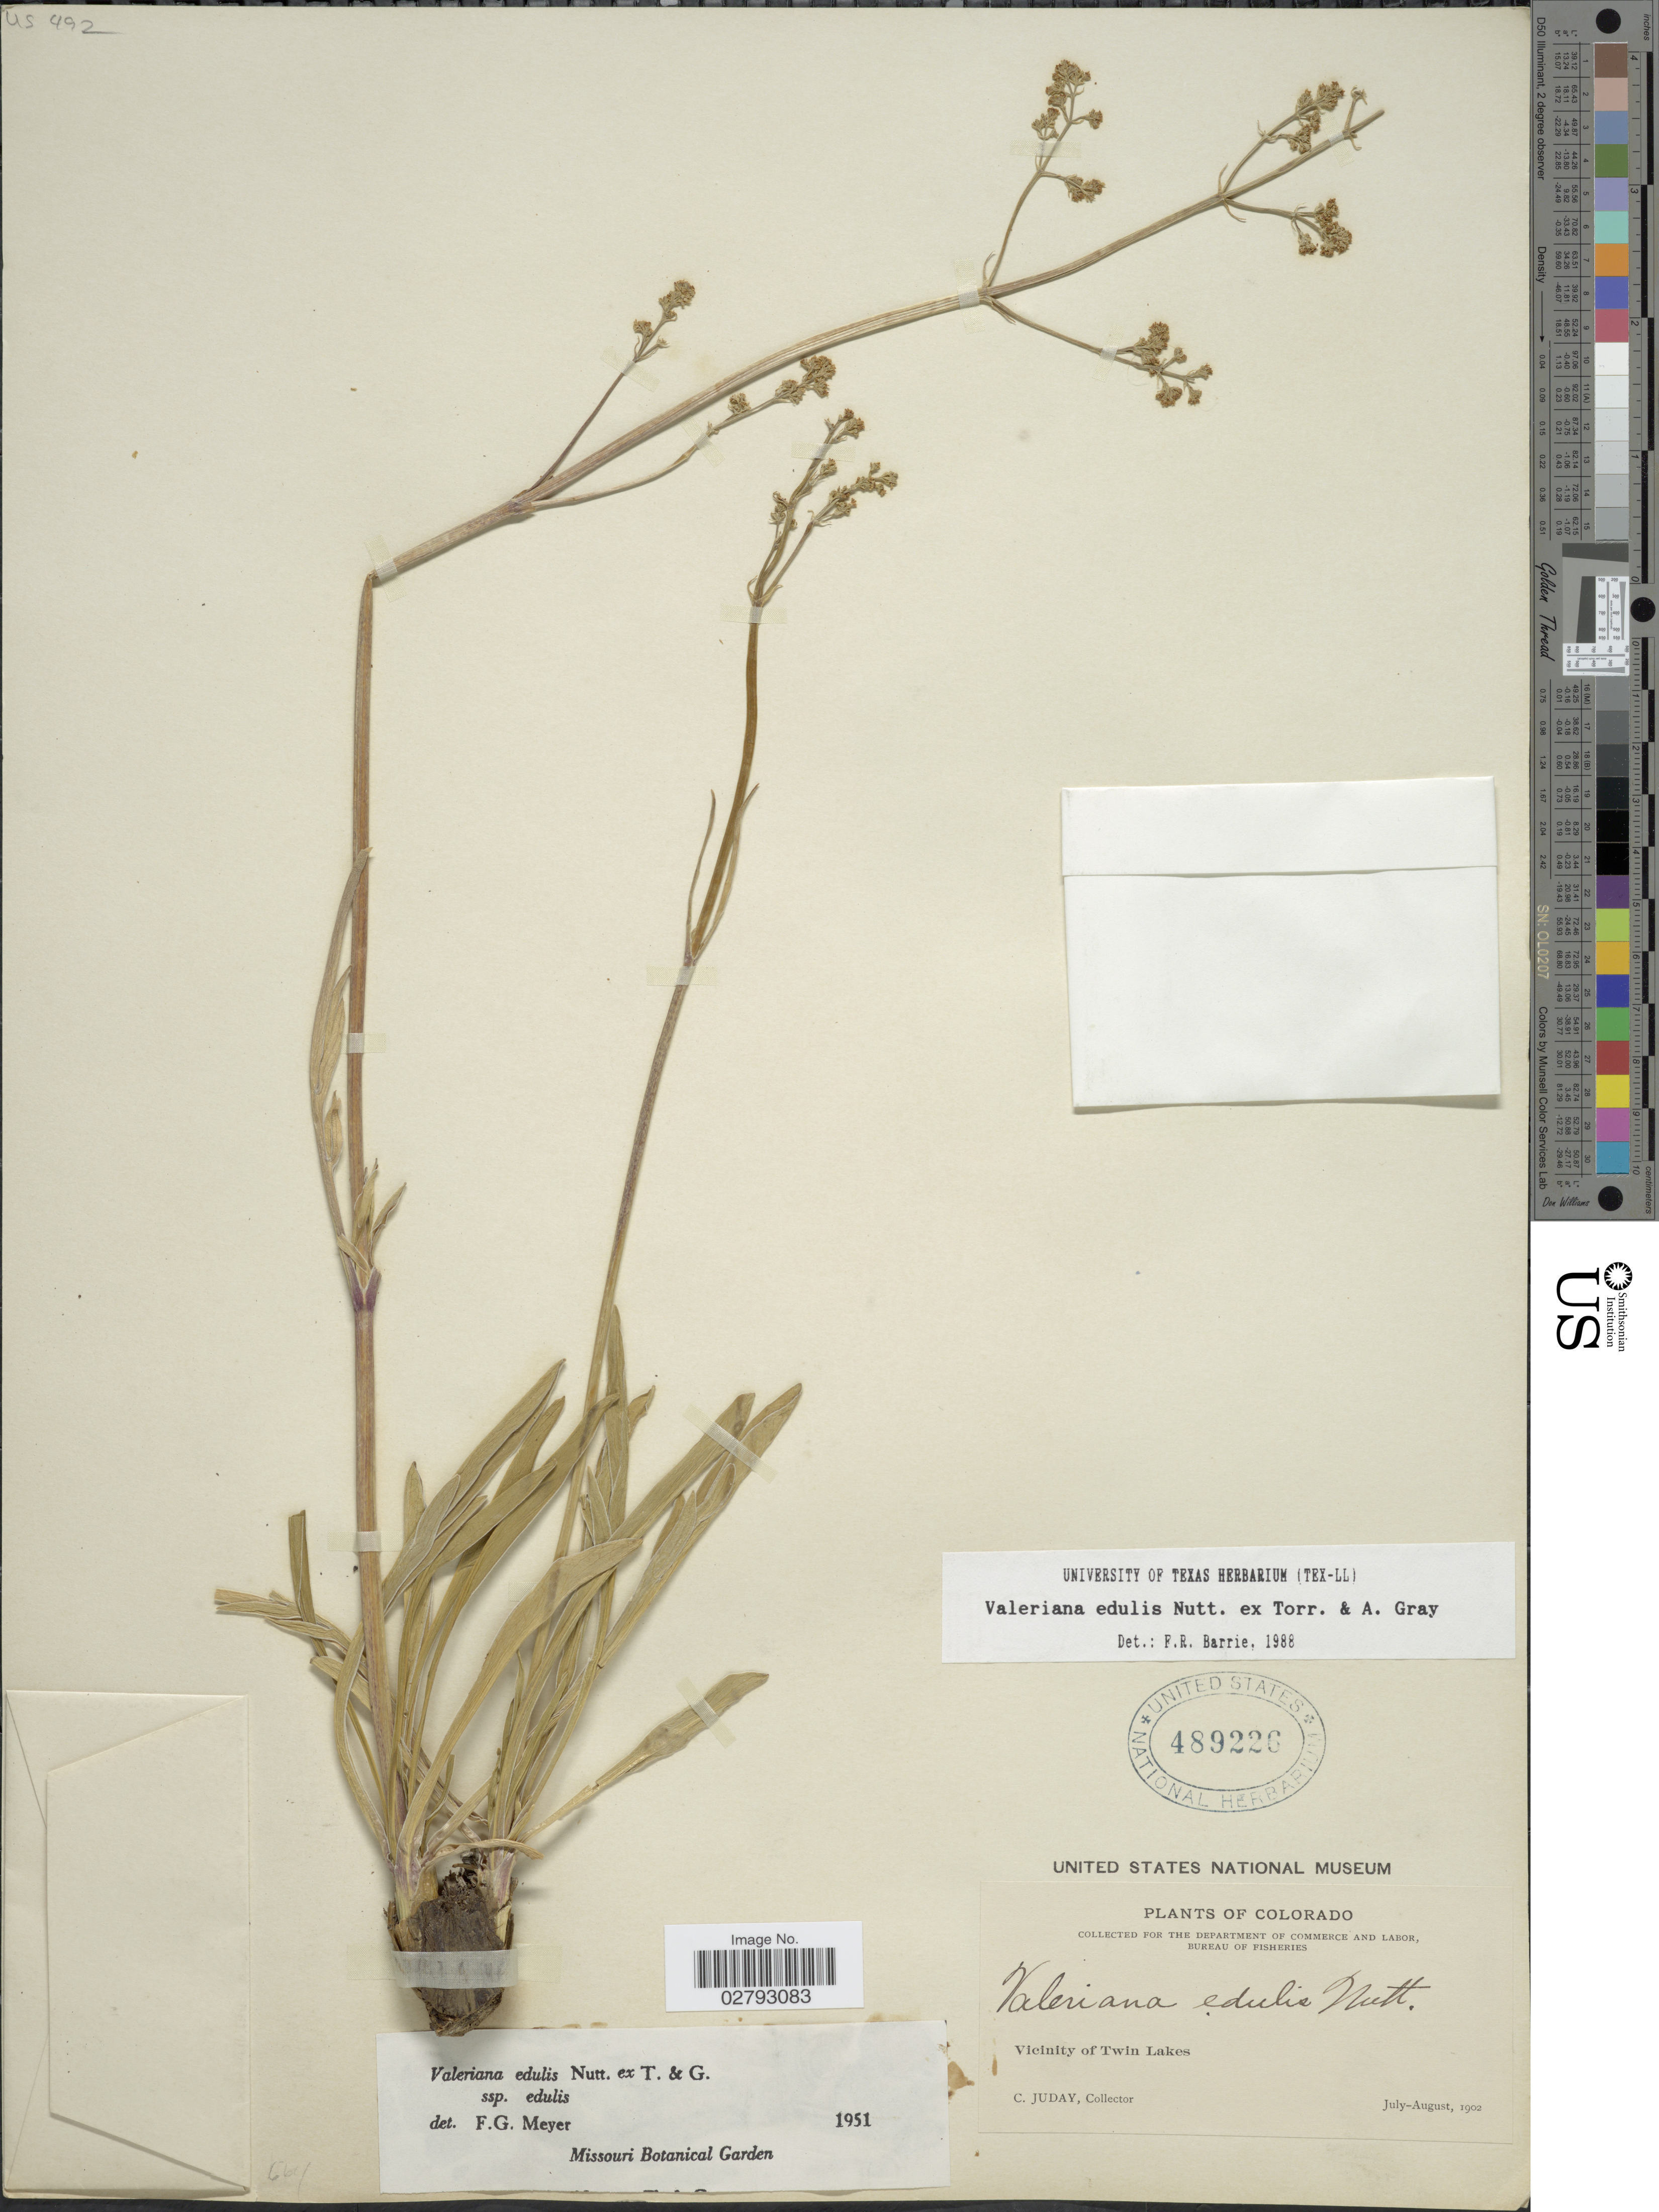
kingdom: Plantae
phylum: Tracheophyta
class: Magnoliopsida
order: Dipsacales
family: Caprifoliaceae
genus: Valeriana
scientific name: Valeriana edulis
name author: Nutt.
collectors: C. Juday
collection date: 1902-07/1902-08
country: United States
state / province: Colorado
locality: Vicinity of Twin Lakes.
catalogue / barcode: US 489226